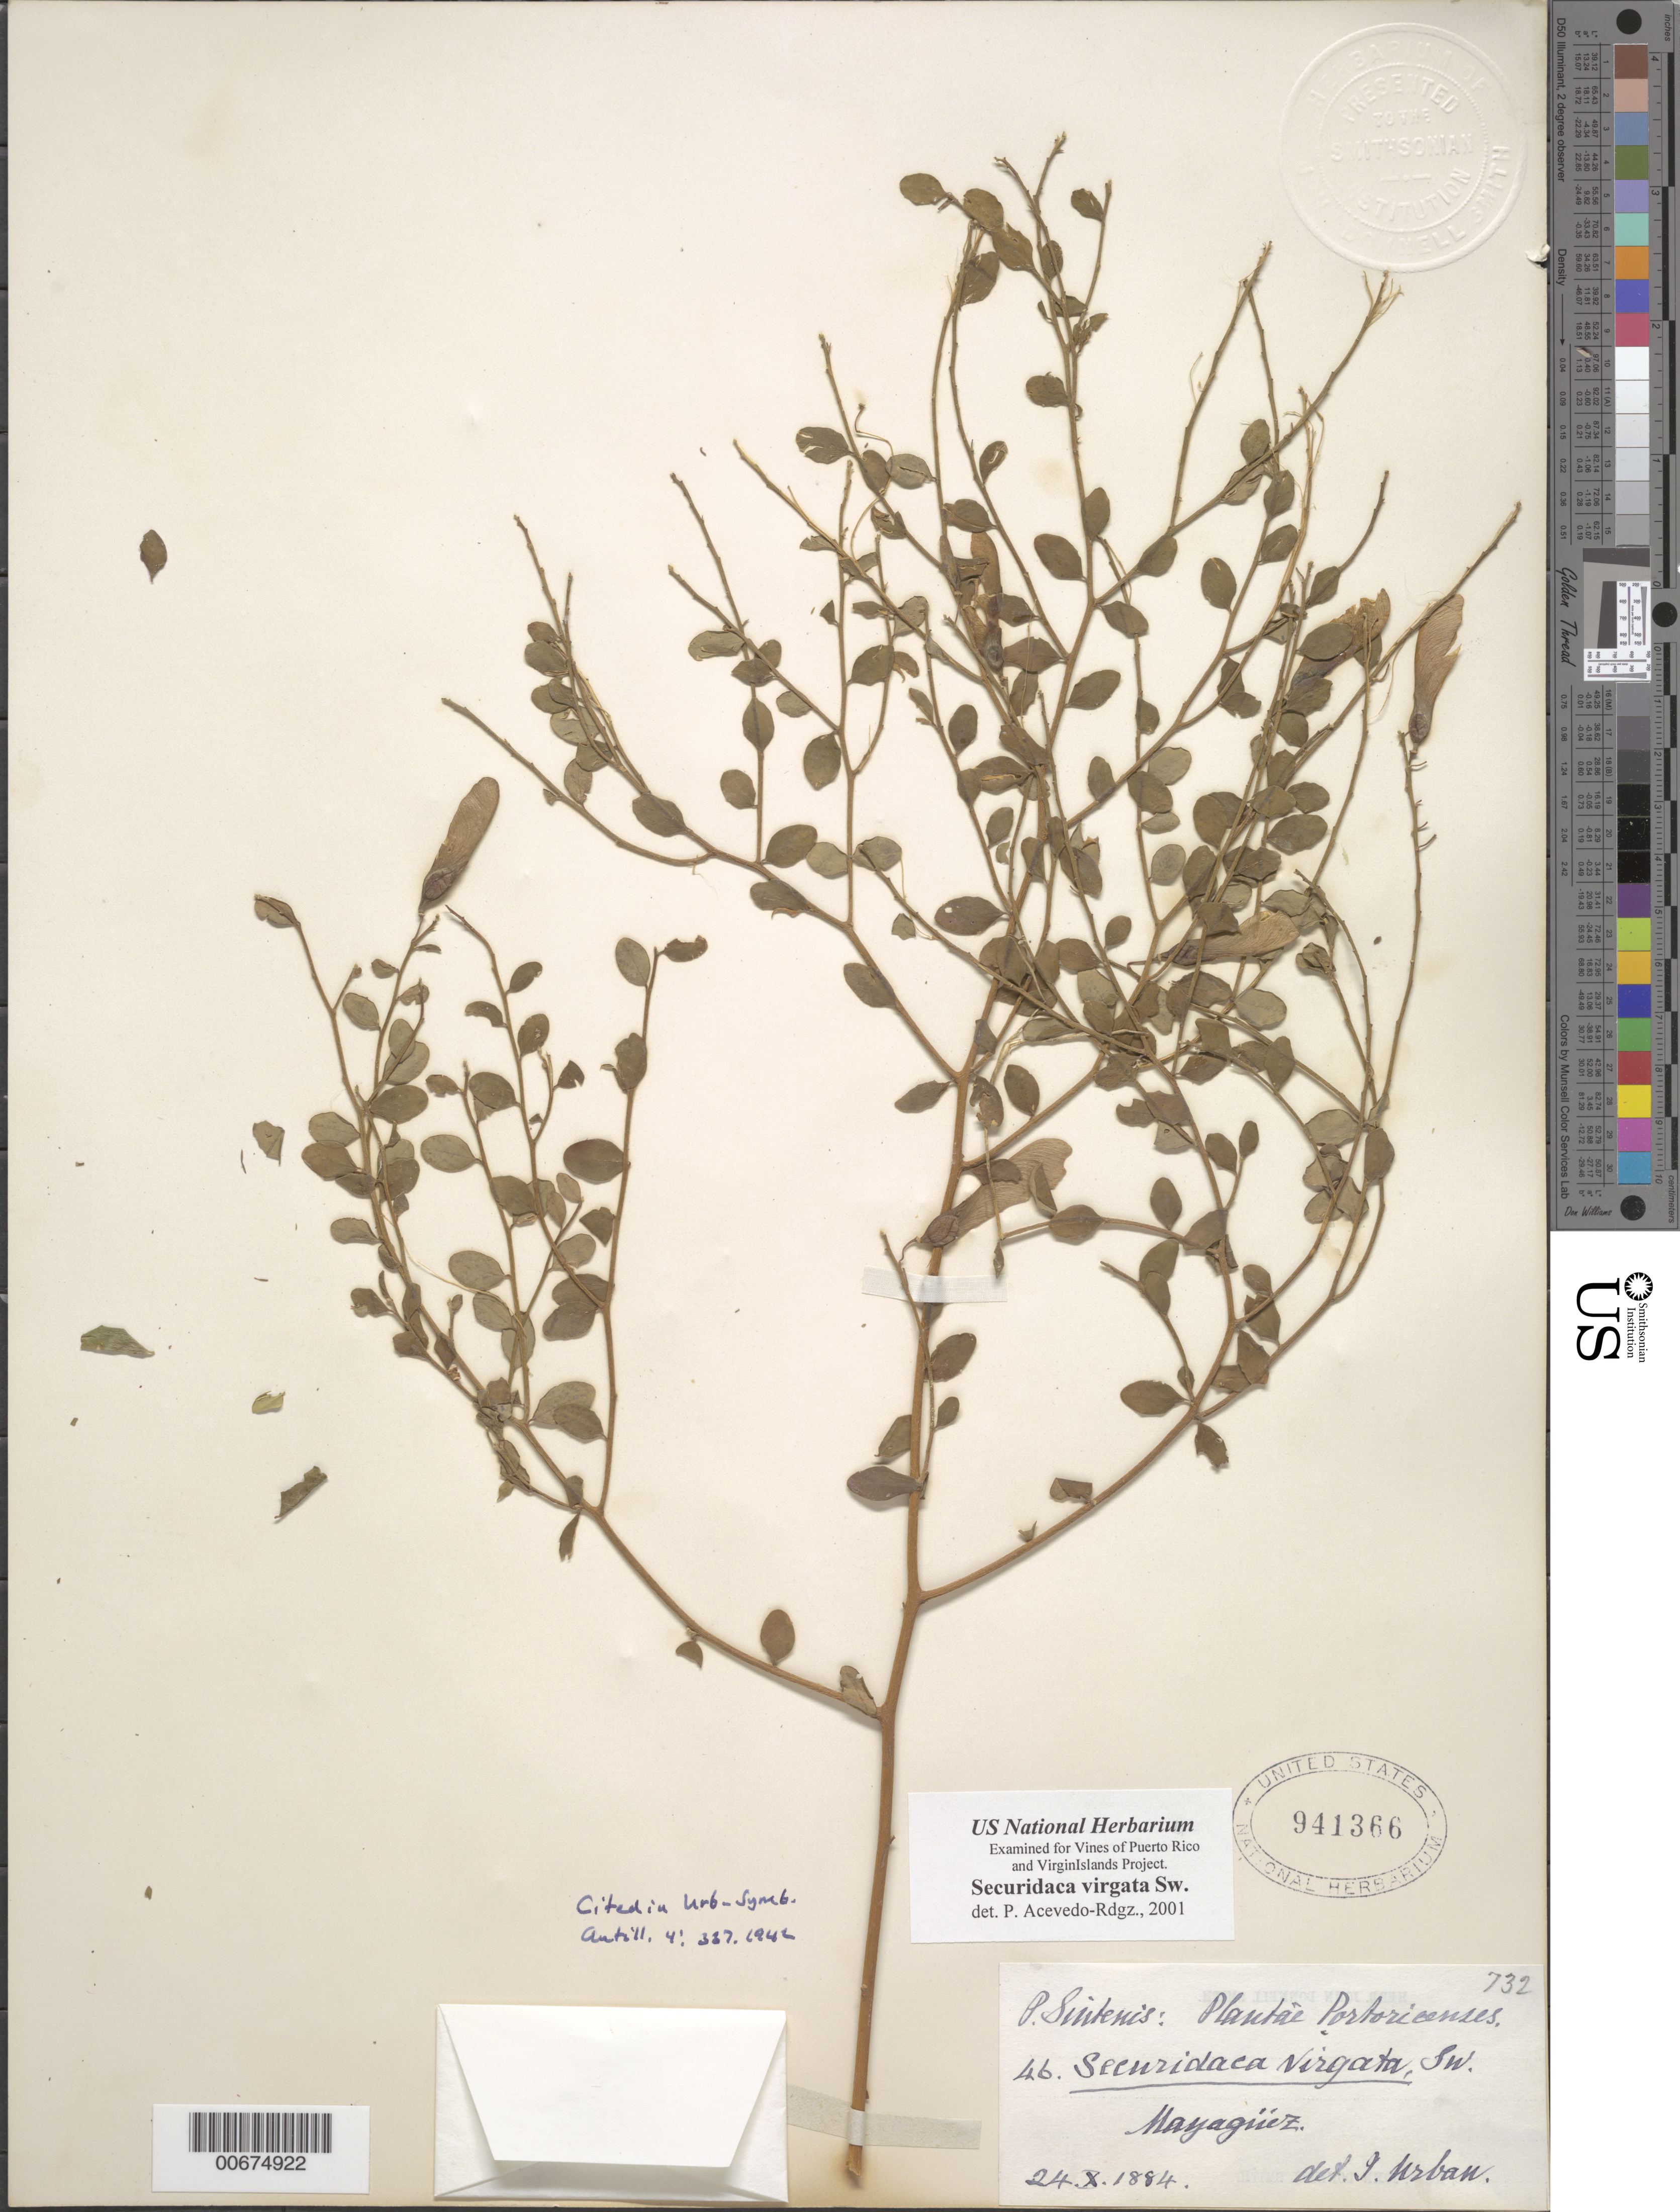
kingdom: Plantae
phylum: Tracheophyta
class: Magnoliopsida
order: Fabales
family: Polygalaceae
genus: Securidaca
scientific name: Securidaca virgata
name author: Sw.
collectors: P. Sintenis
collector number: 46?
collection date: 1884-10-24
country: Puerto Rico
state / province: Mayagüez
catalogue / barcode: US 941366